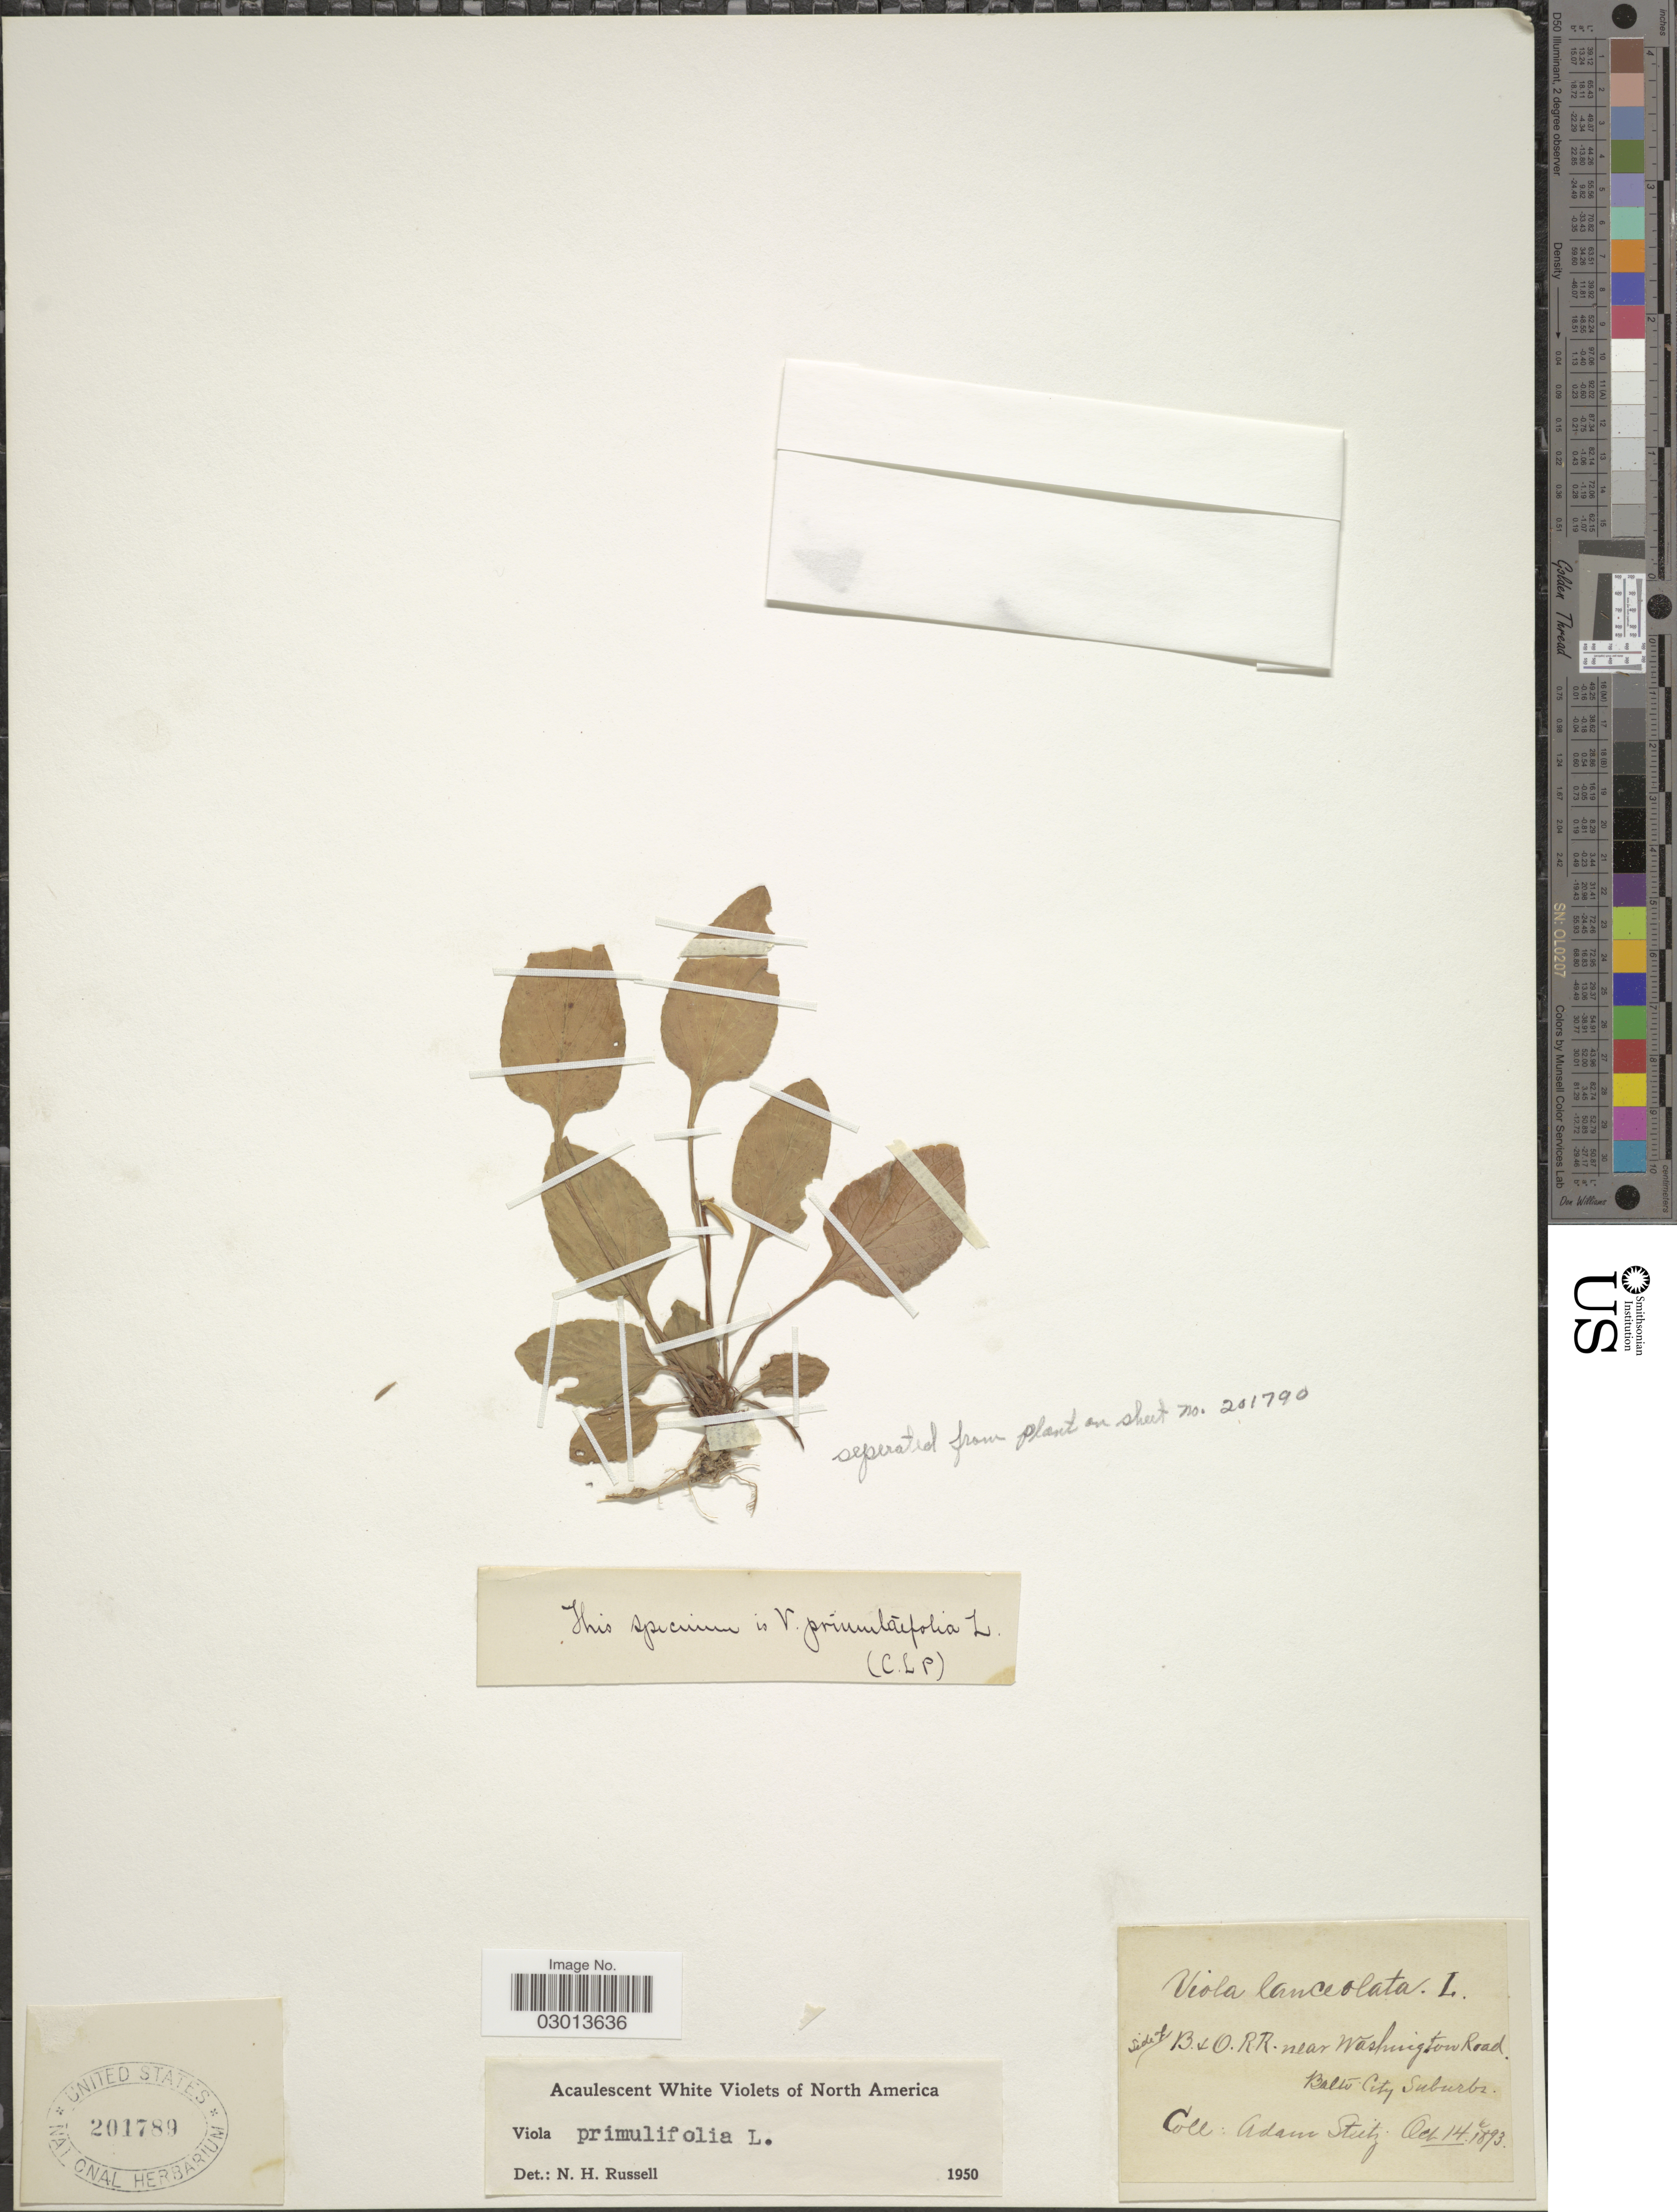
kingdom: Plantae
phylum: Tracheophyta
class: Magnoliopsida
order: Malpighiales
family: Violaceae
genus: Viola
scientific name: Viola primulifolia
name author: L.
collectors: A. Steitz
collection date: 1893-10-14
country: United States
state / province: Maryland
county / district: City of Baltimore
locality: Side of B. & O. R. R. near Washington Road. Balto. City Suburbs.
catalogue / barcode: US 201789